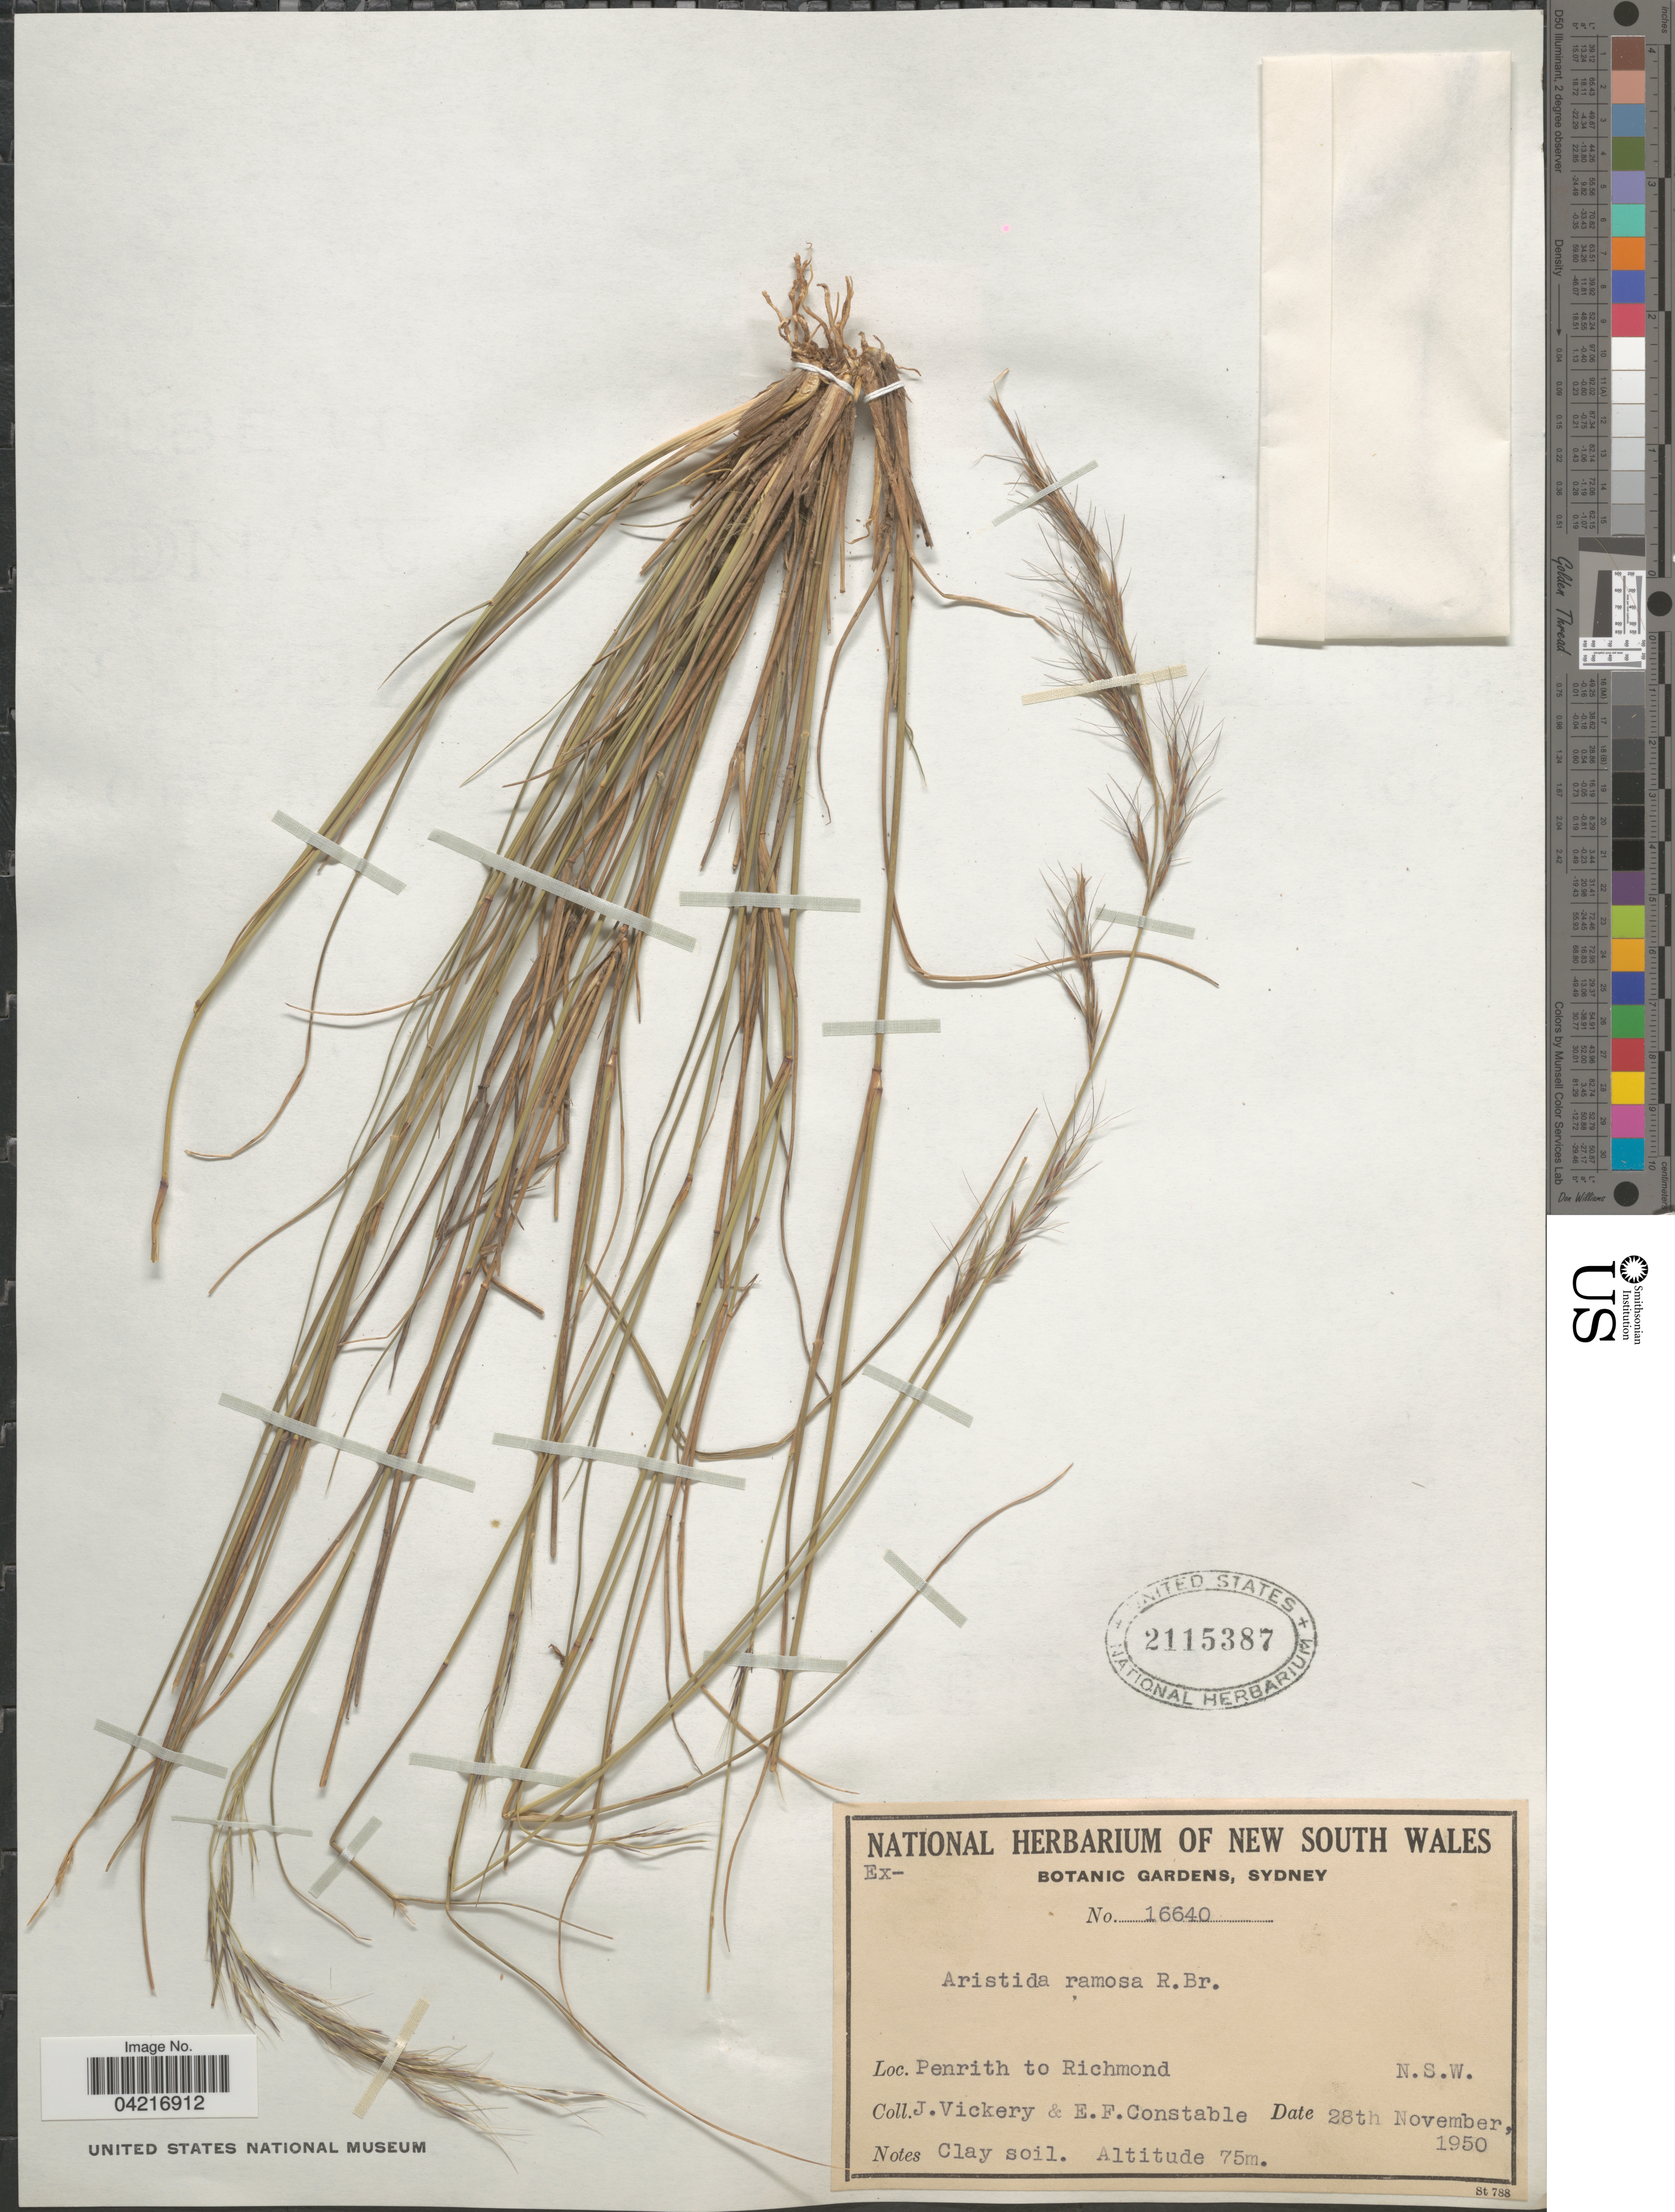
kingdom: Plantae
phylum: Tracheophyta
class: Liliopsida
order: Poales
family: Poaceae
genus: Aristida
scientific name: Aristida ramosa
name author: R. Br.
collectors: J. Vickery & E. F. Constable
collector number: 16640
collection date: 1950-11-28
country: Australia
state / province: New South Wales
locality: Penrith to Richmond.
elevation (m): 75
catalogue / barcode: US 2115387